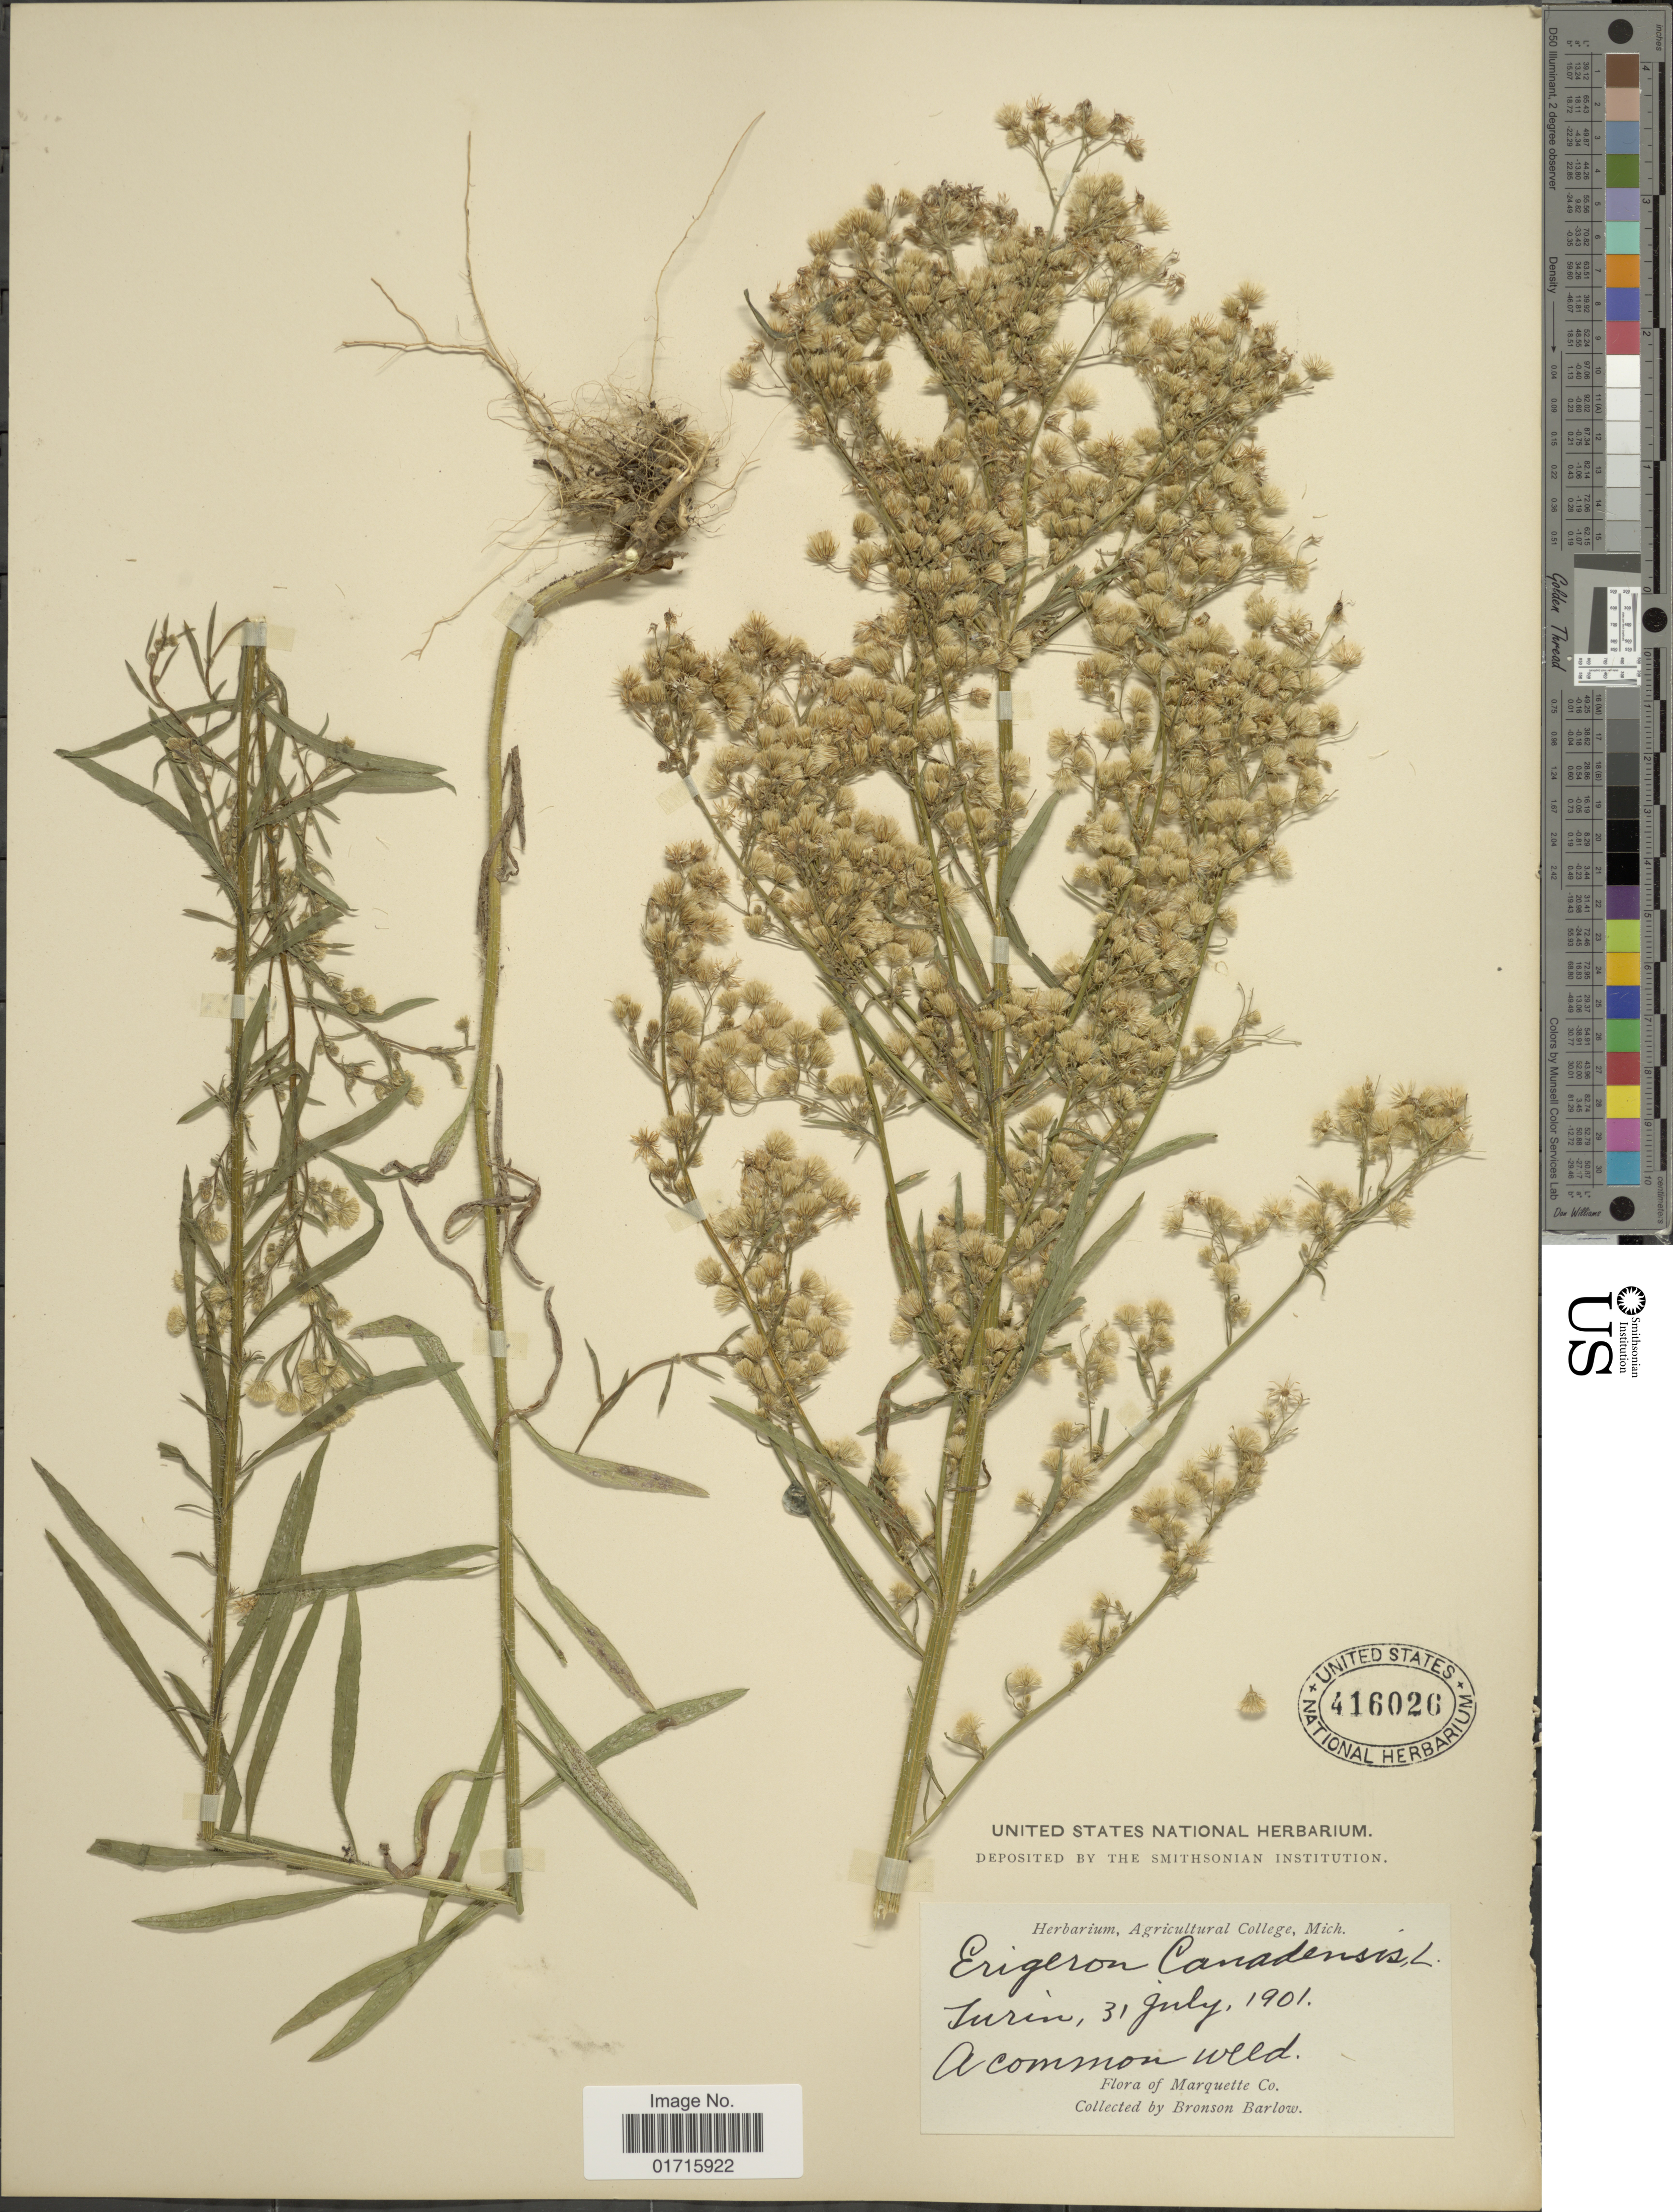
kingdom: Plantae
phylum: Tracheophyta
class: Magnoliopsida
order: Asterales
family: Asteraceae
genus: Conyza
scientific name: Conyza canadensis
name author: (L.) Cronq.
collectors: Barlow, B.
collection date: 1901-07-31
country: United States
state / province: Michigan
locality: Mich. Jurin. Marquette Co.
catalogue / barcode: US 416026